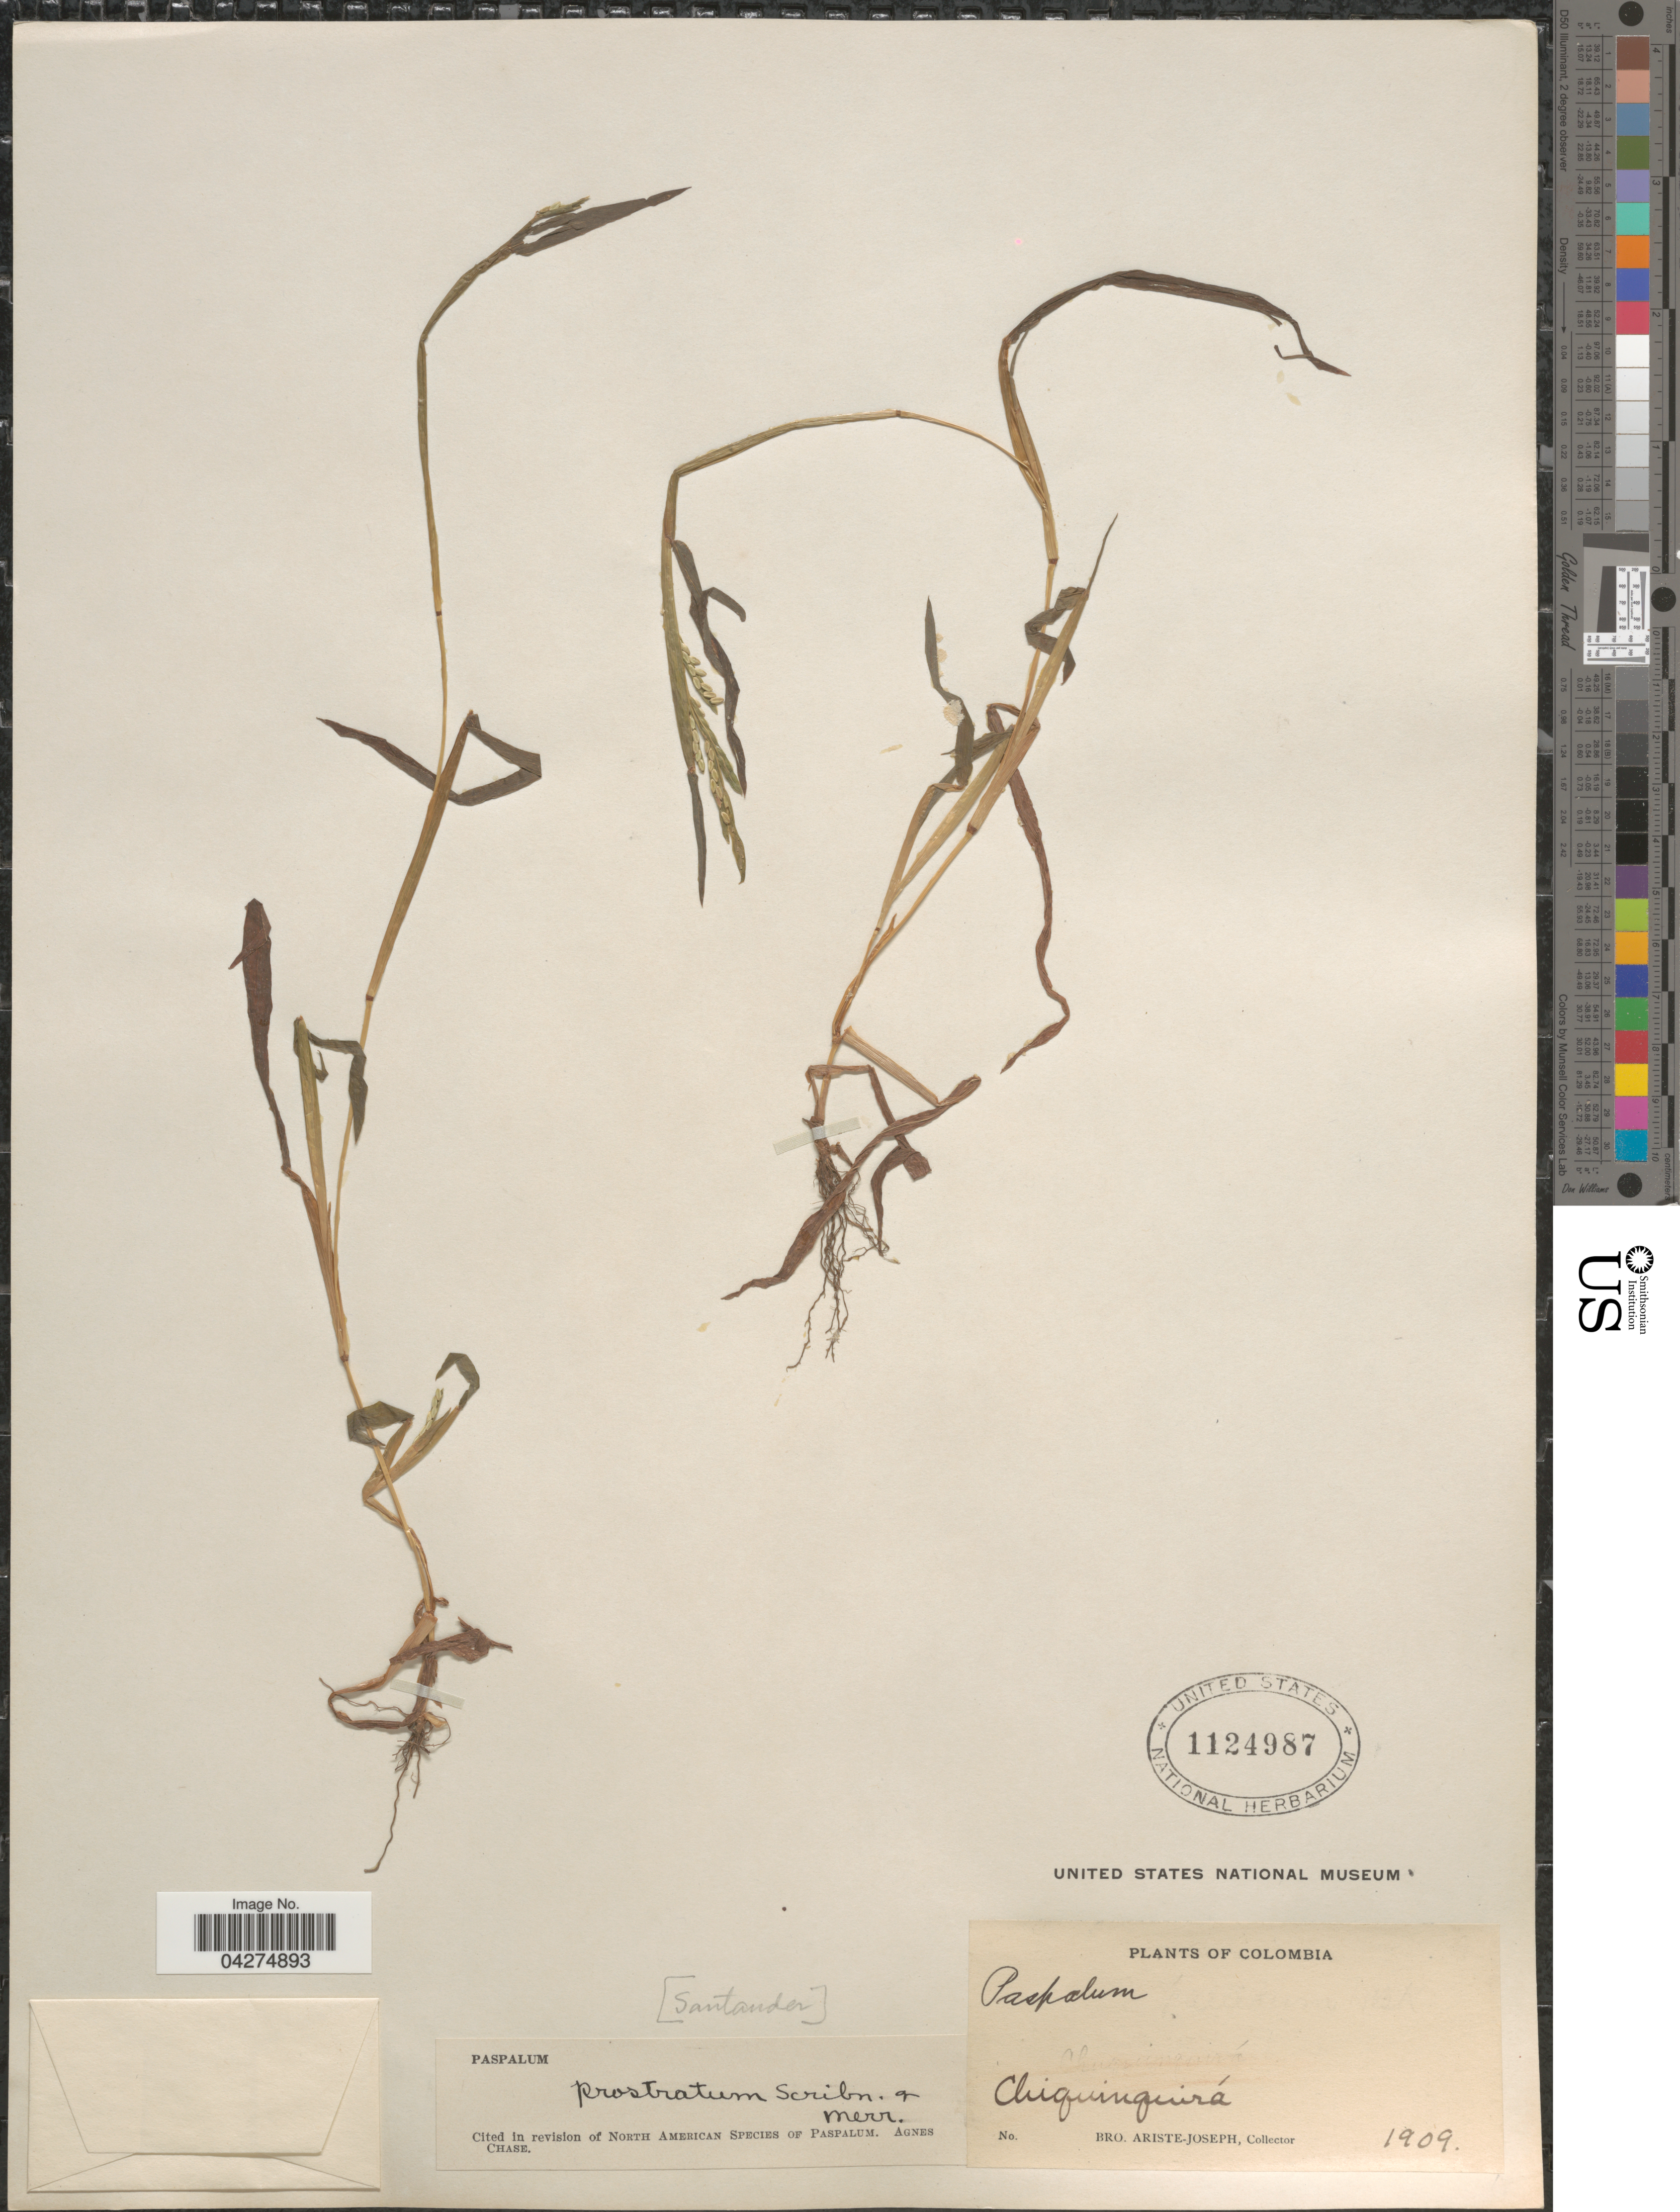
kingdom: Plantae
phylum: Tracheophyta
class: Liliopsida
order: Poales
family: Poaceae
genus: Paspalum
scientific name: Paspalum prostratum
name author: Scribn. & Merr.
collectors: Bro. Ariste-Joseph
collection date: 1909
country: Colombia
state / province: Santander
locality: Chiquinquirá.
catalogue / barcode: US 1124987